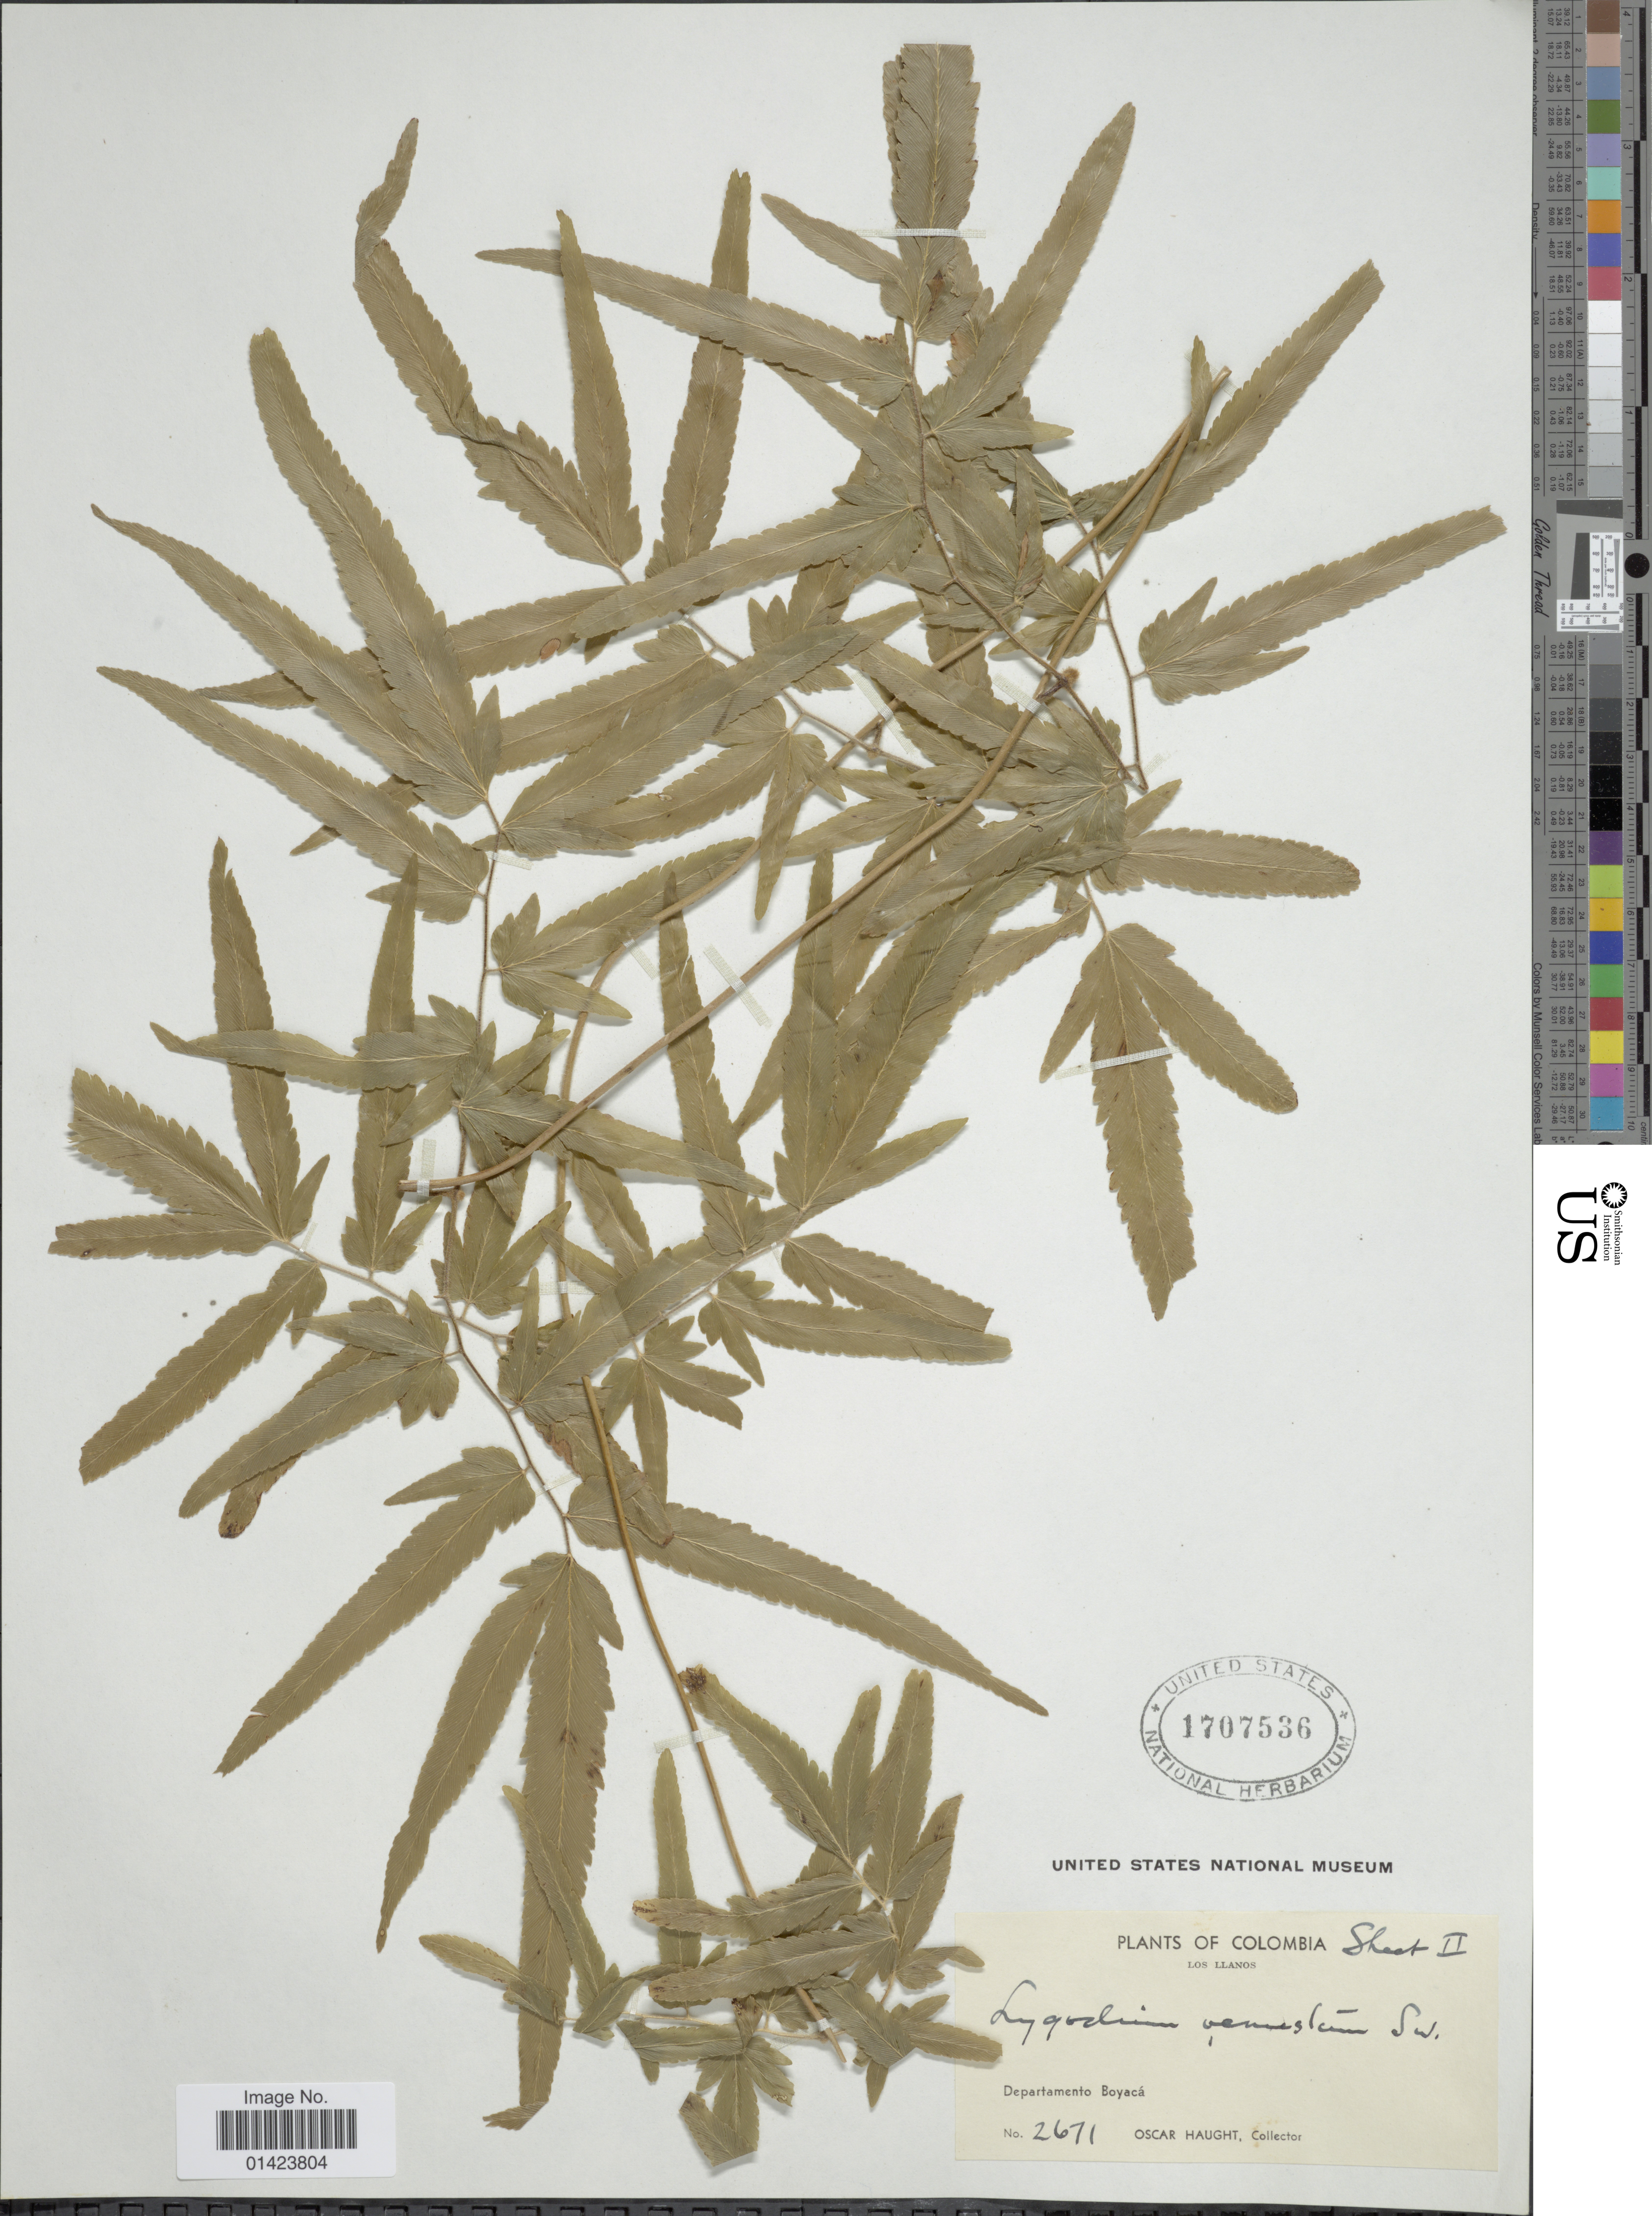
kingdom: Plantae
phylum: Tracheophyta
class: Polypodiopsida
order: Schizaeales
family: Lygodiaceae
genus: Lygodium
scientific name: Lygodium venustum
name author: Sw.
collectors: O. L. Haught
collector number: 2671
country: Colombia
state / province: Boyacá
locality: Los Llanos, Departamento Boyacá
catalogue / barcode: US 1707536